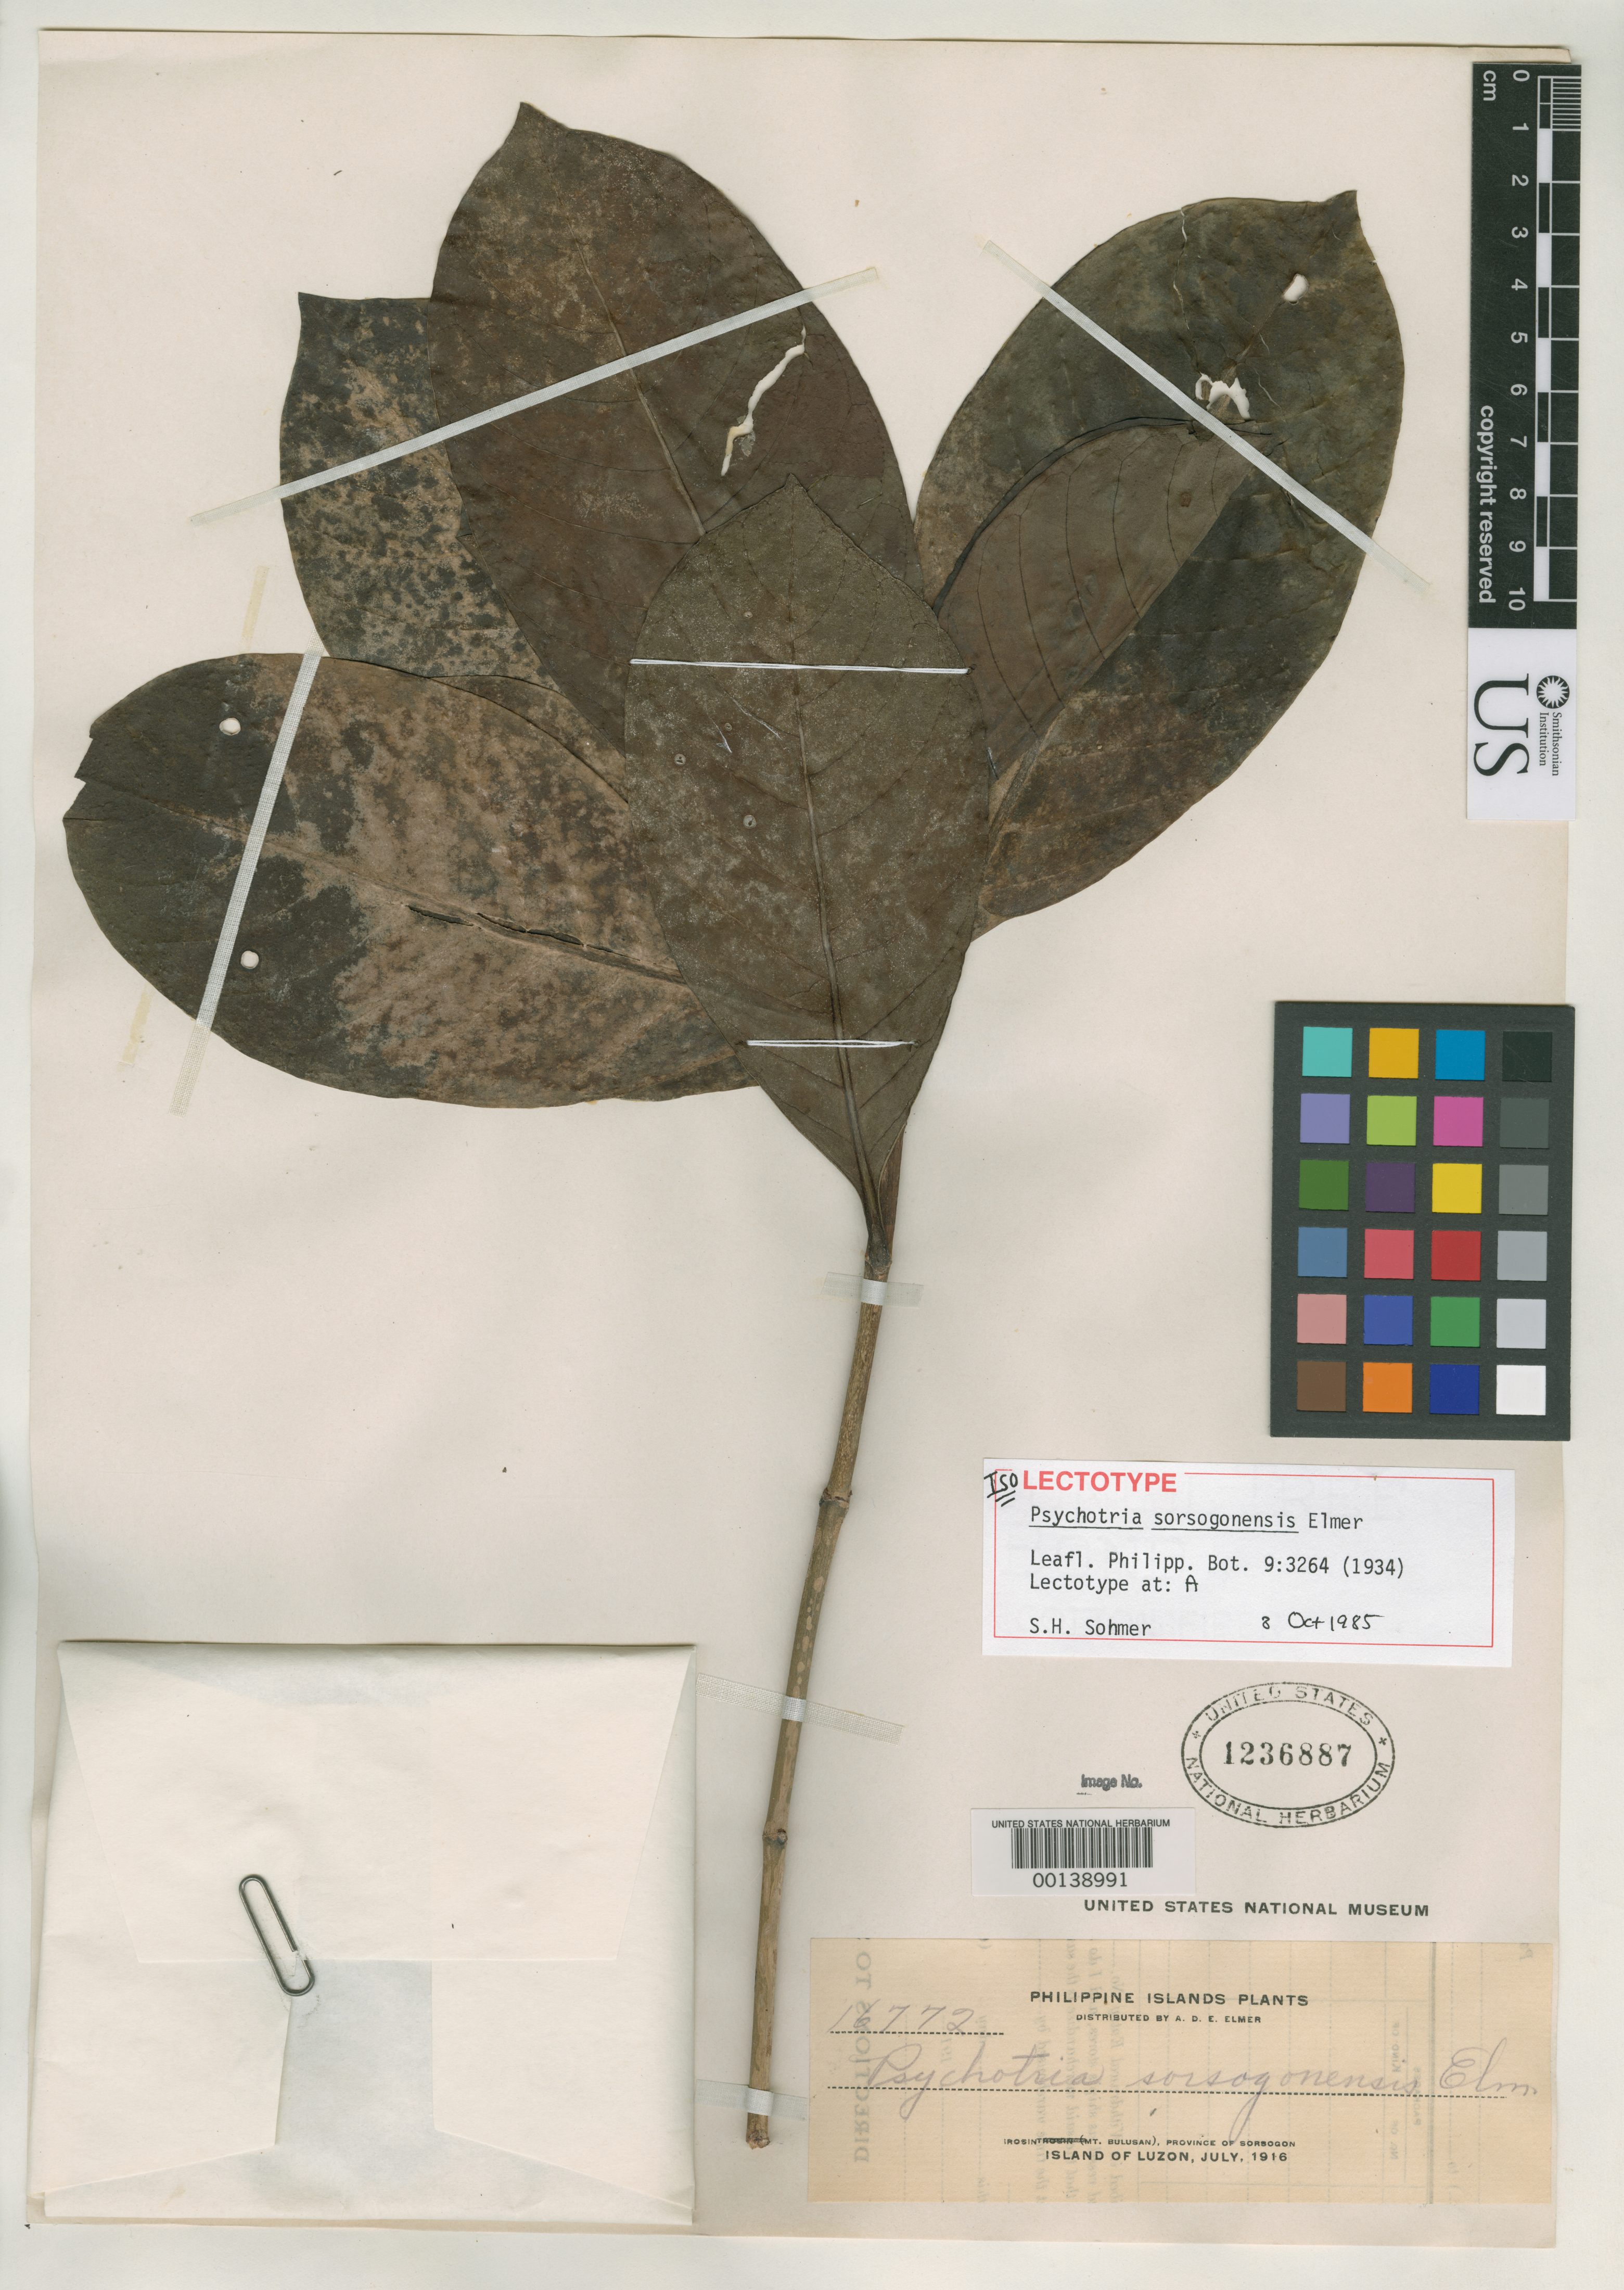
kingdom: Plantae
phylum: Tracheophyta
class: Magnoliopsida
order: Gentianales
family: Rubiaceae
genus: Psychotria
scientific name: Psychotria sorsogonensis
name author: Elmer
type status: Isotype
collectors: A. D. E. Elmer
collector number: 16772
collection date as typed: Jul 1916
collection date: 1916-07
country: Philippines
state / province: Bicol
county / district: Sorsogon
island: Luzon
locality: Irosin, Mt. Bulusan.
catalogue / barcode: US 1236887